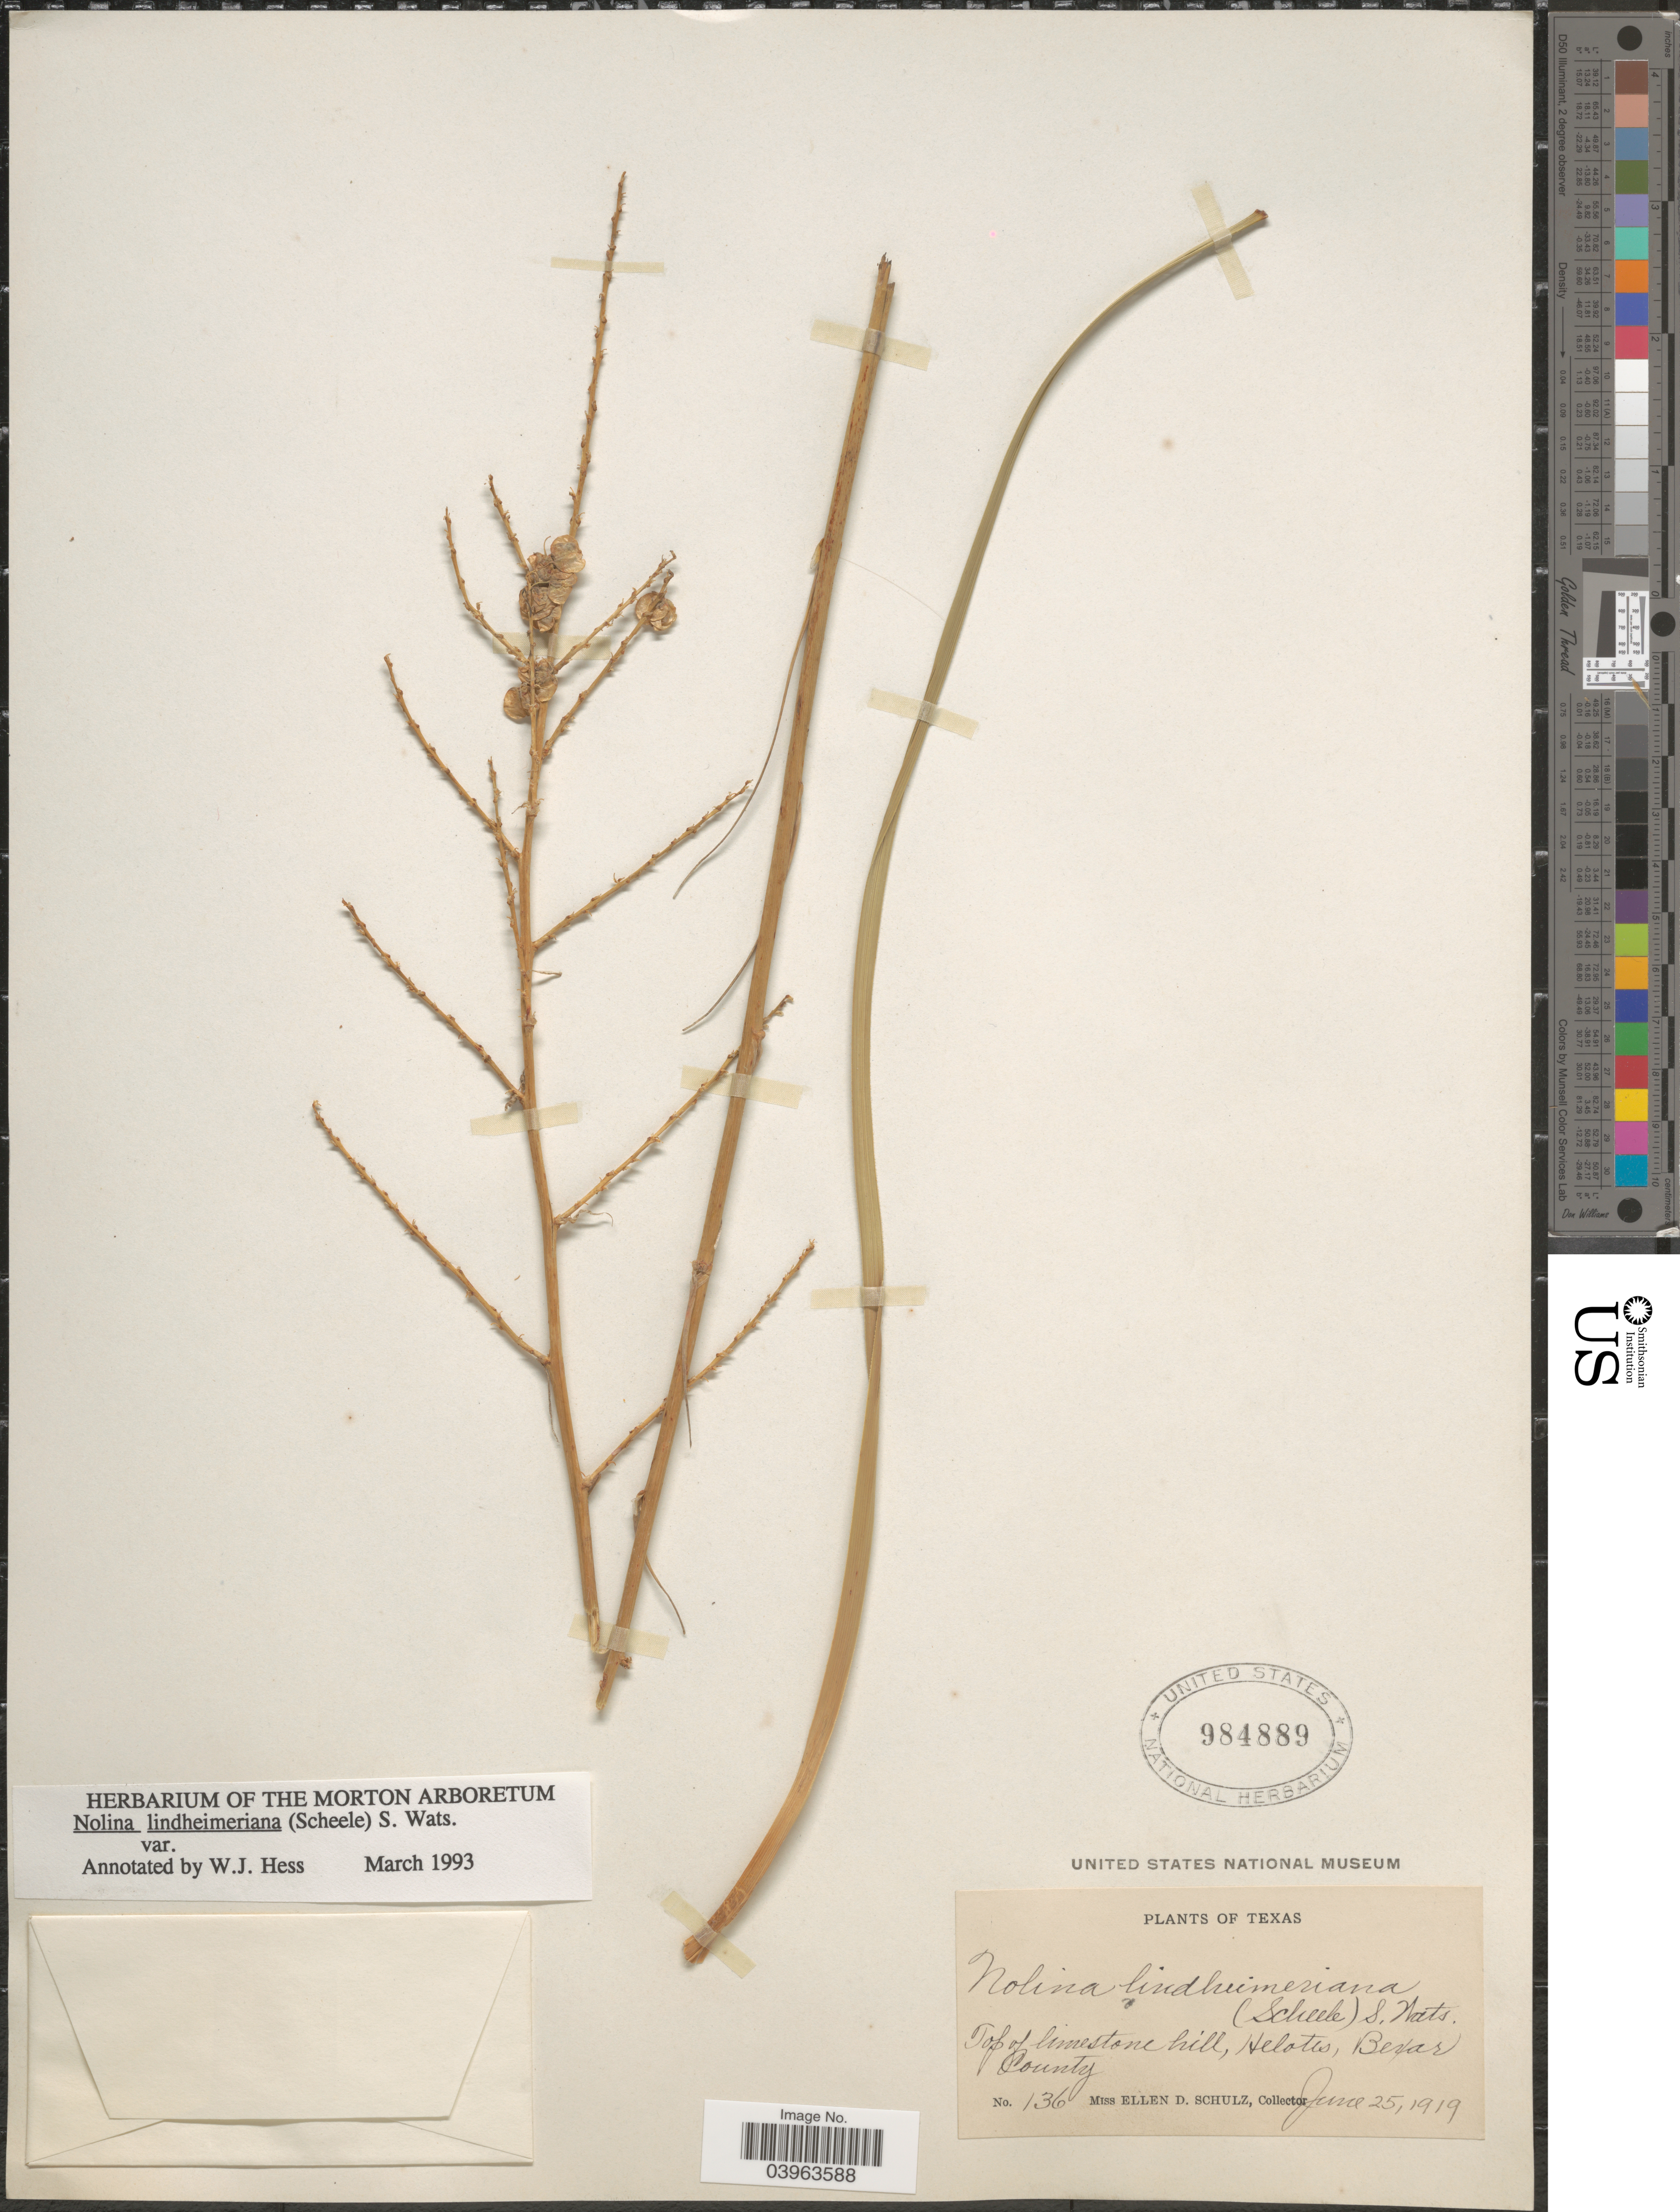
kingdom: Plantae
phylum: Tracheophyta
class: Liliopsida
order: Asparagales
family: Asparagaceae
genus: Nolina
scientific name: Nolina lindheimeriana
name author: (Scheele) S. Watson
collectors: E. D. Schulz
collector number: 136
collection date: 1919-06-25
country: United States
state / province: Texas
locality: Top of limestone hill, Helotes, Bexar County.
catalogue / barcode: US 984889